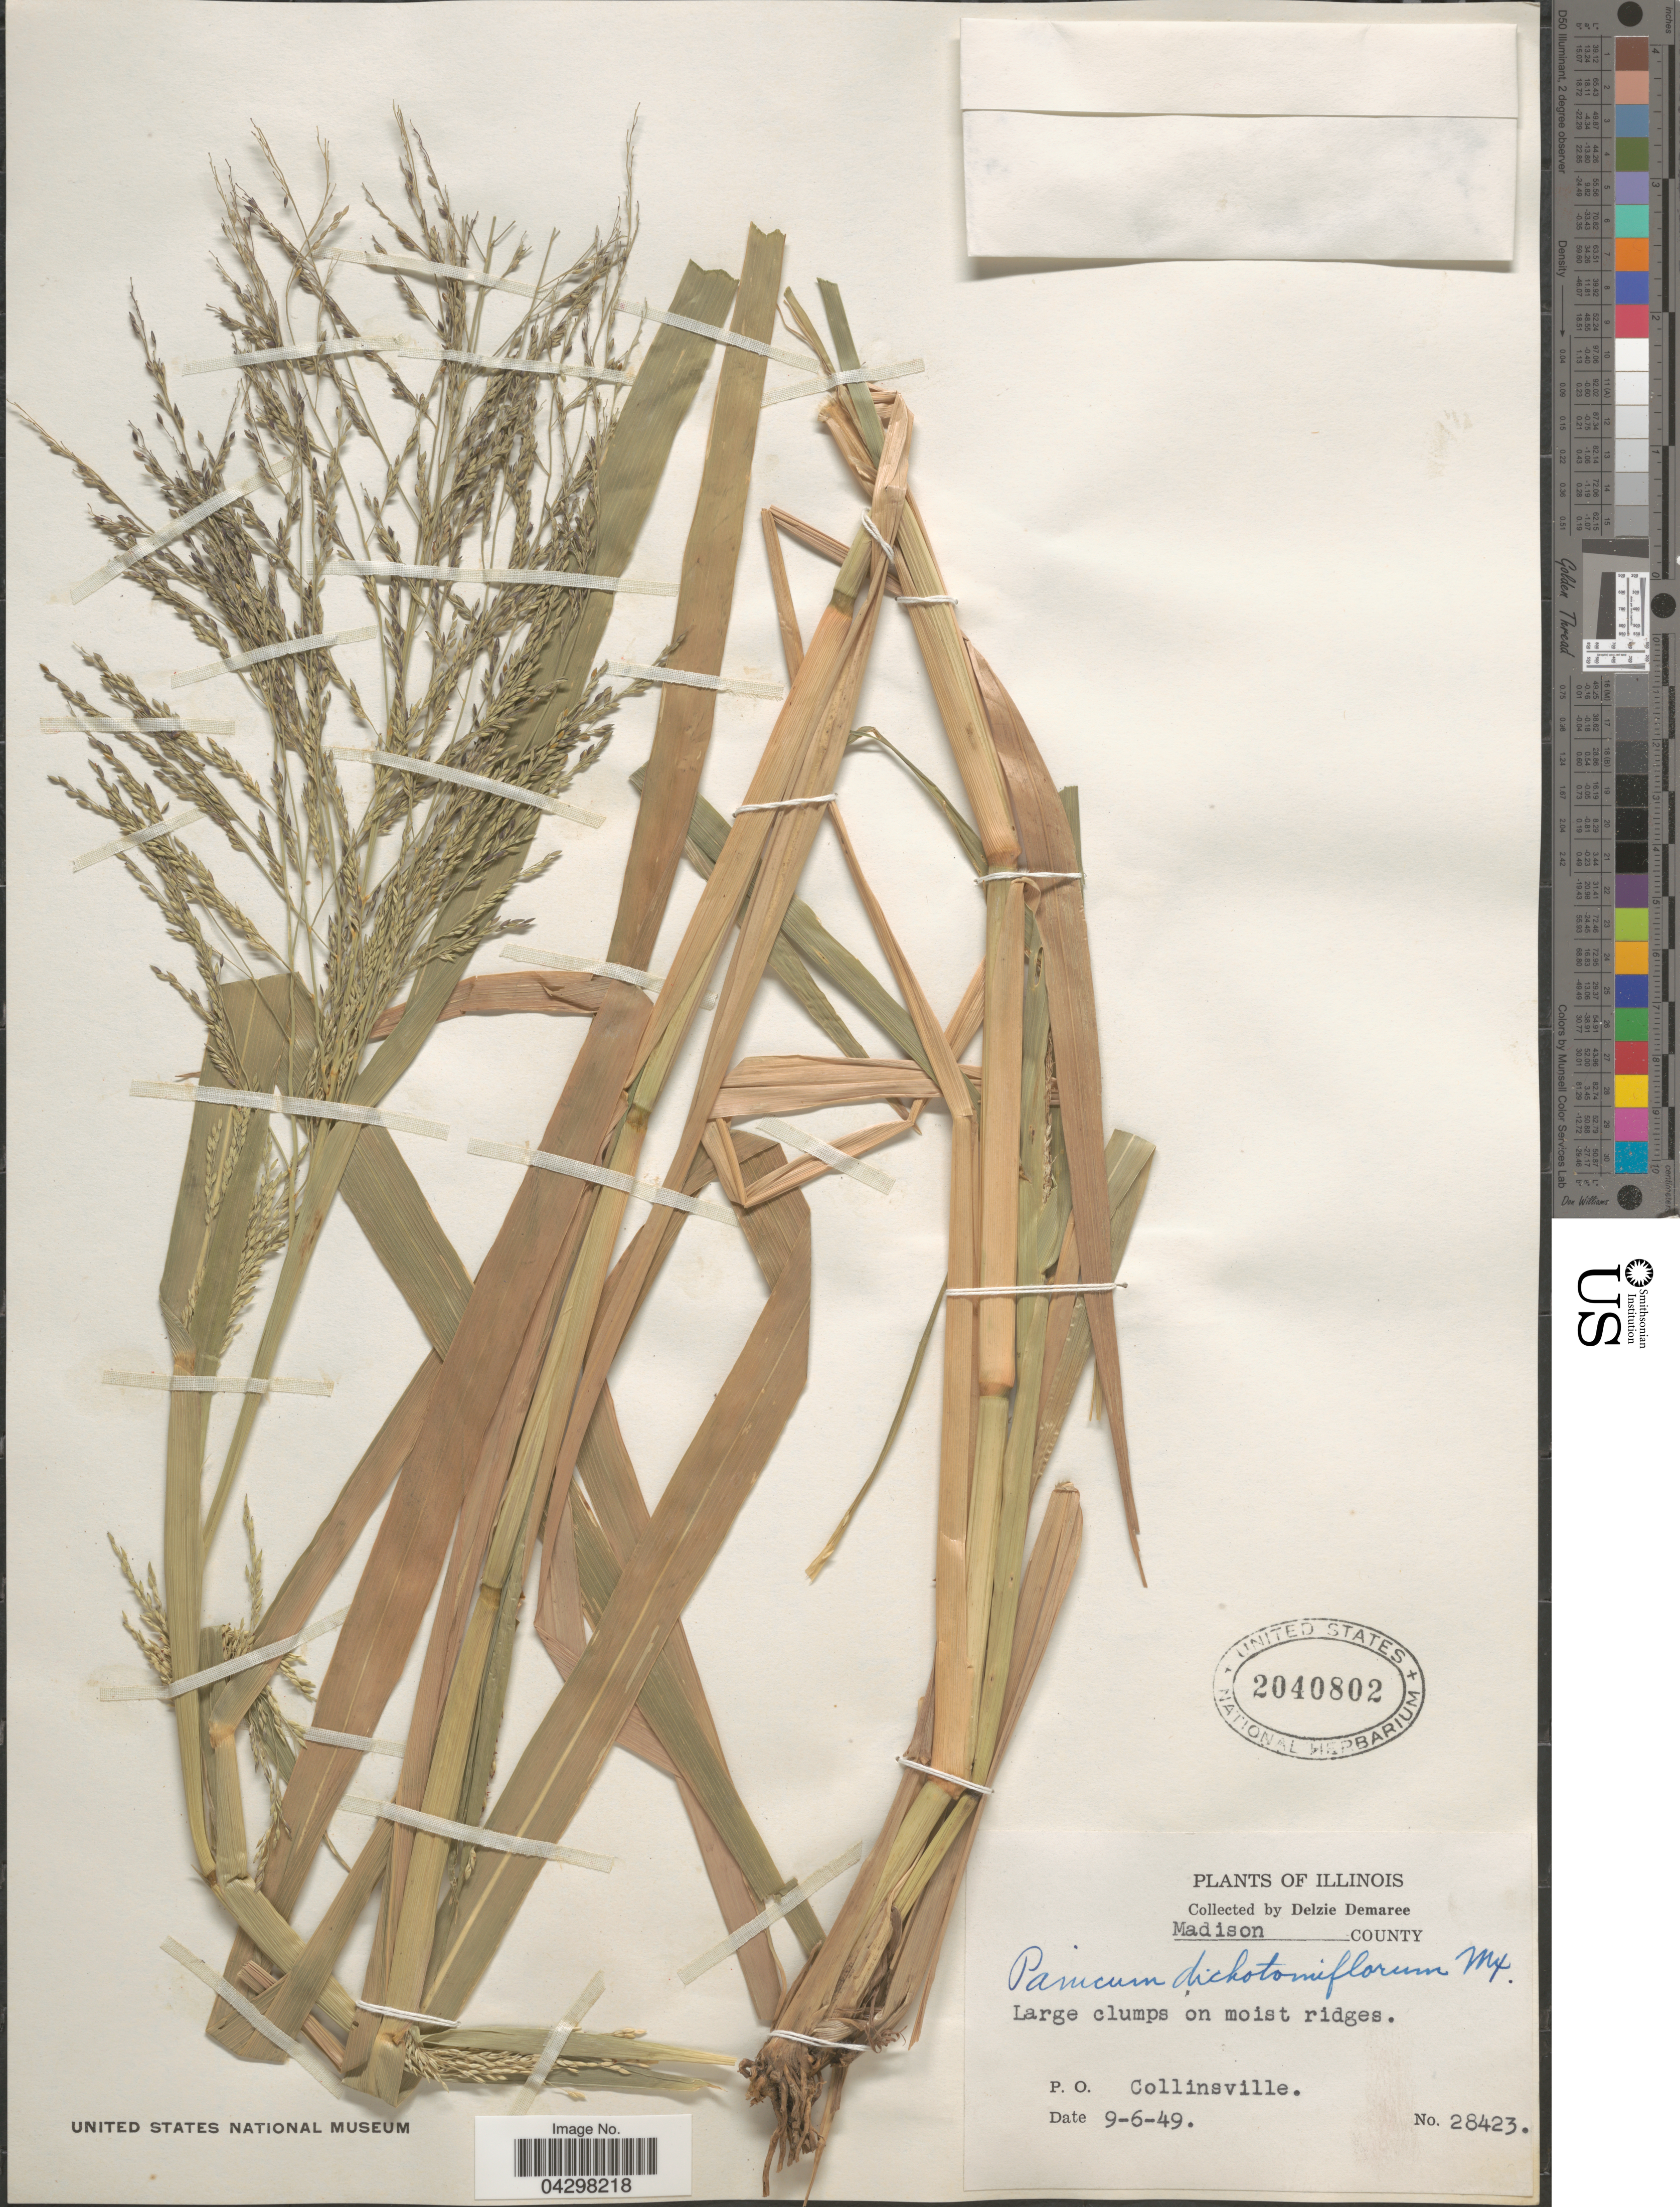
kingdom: Plantae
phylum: Tracheophyta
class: Liliopsida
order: Poales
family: Poaceae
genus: Panicum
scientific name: Panicum dichotomiflorum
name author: Michx.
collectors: D. Demaree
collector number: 28423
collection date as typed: Transcribed d/m/y: 6/9/49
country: United States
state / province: Illinois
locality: Madison County. Large clumps on moist ridges. P. O. Collinsville.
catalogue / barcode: US 2040802